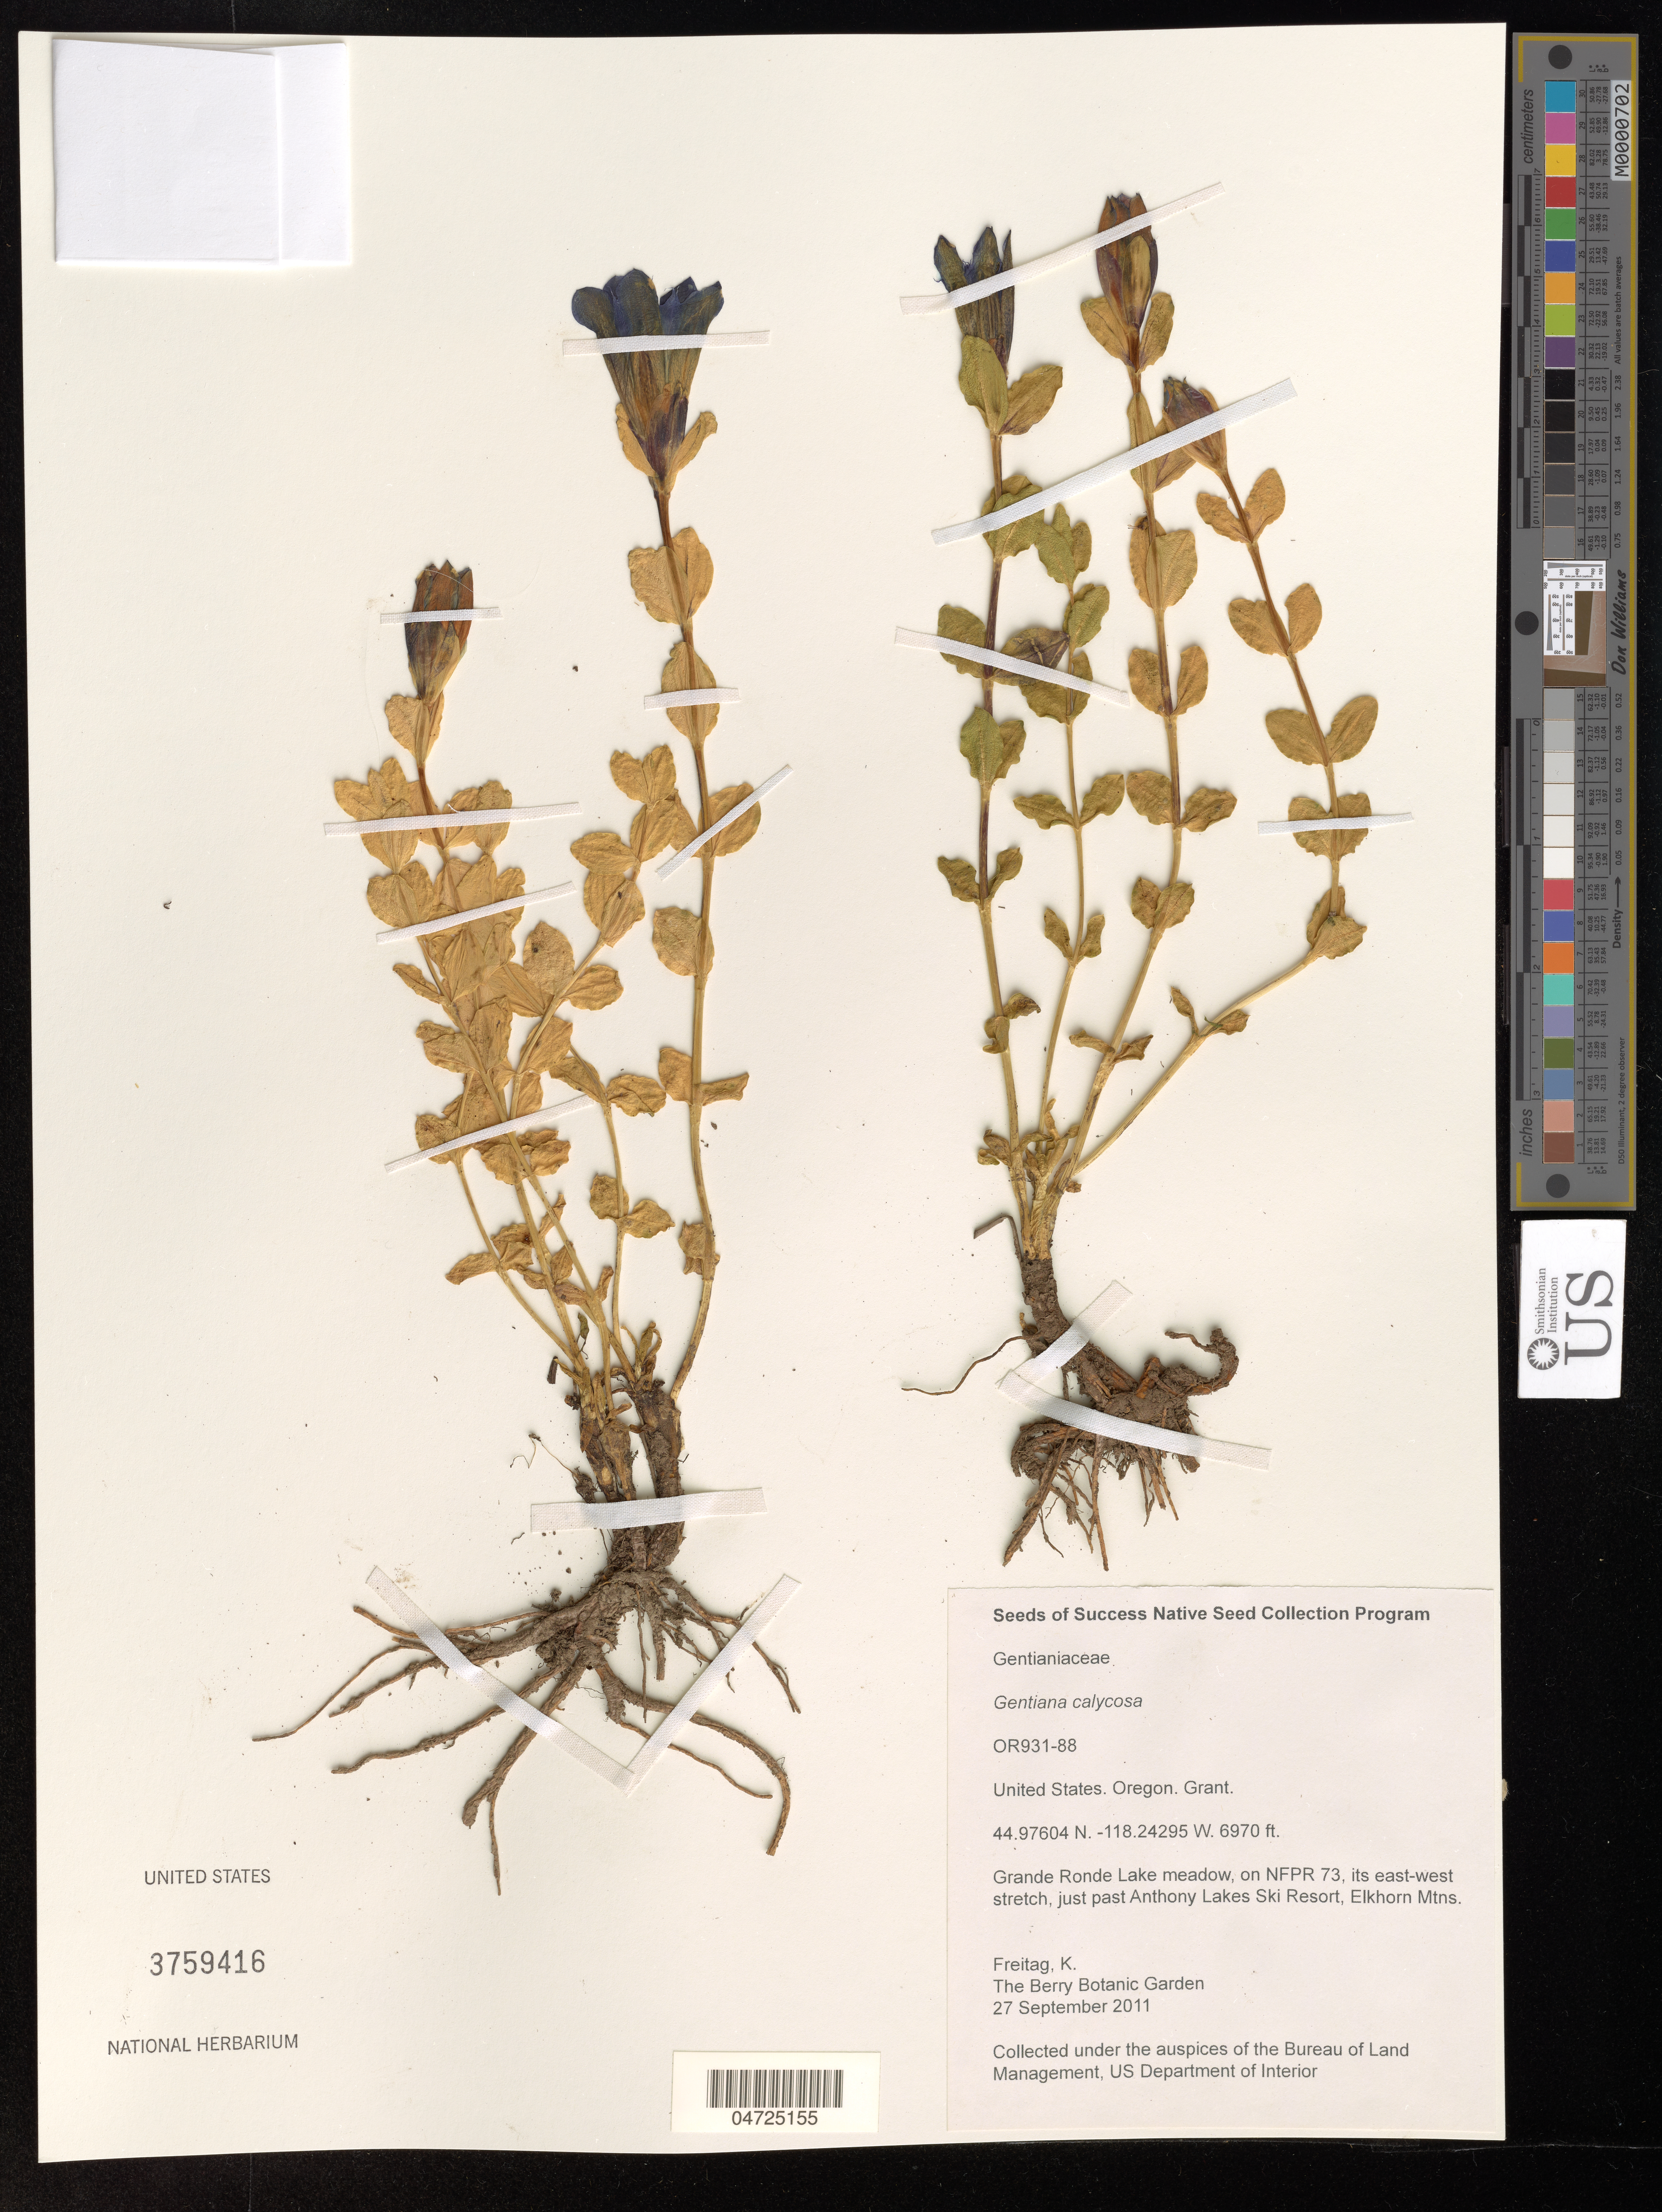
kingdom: Plantae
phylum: Tracheophyta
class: Magnoliopsida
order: Gentianales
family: Gentianaceae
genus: Gentiana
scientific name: Gentiana calycosa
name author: Griseb.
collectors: K. Freitag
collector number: OR931-88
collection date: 2011-09-27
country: United States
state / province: Oregon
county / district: Grant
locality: Grant. Grande Ronde Lake meadow, on NFPR 73, its east-west stretch, just past Anthony Lakes Ski Resort, Elkhorn Mtns.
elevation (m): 2124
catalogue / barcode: US 3759416